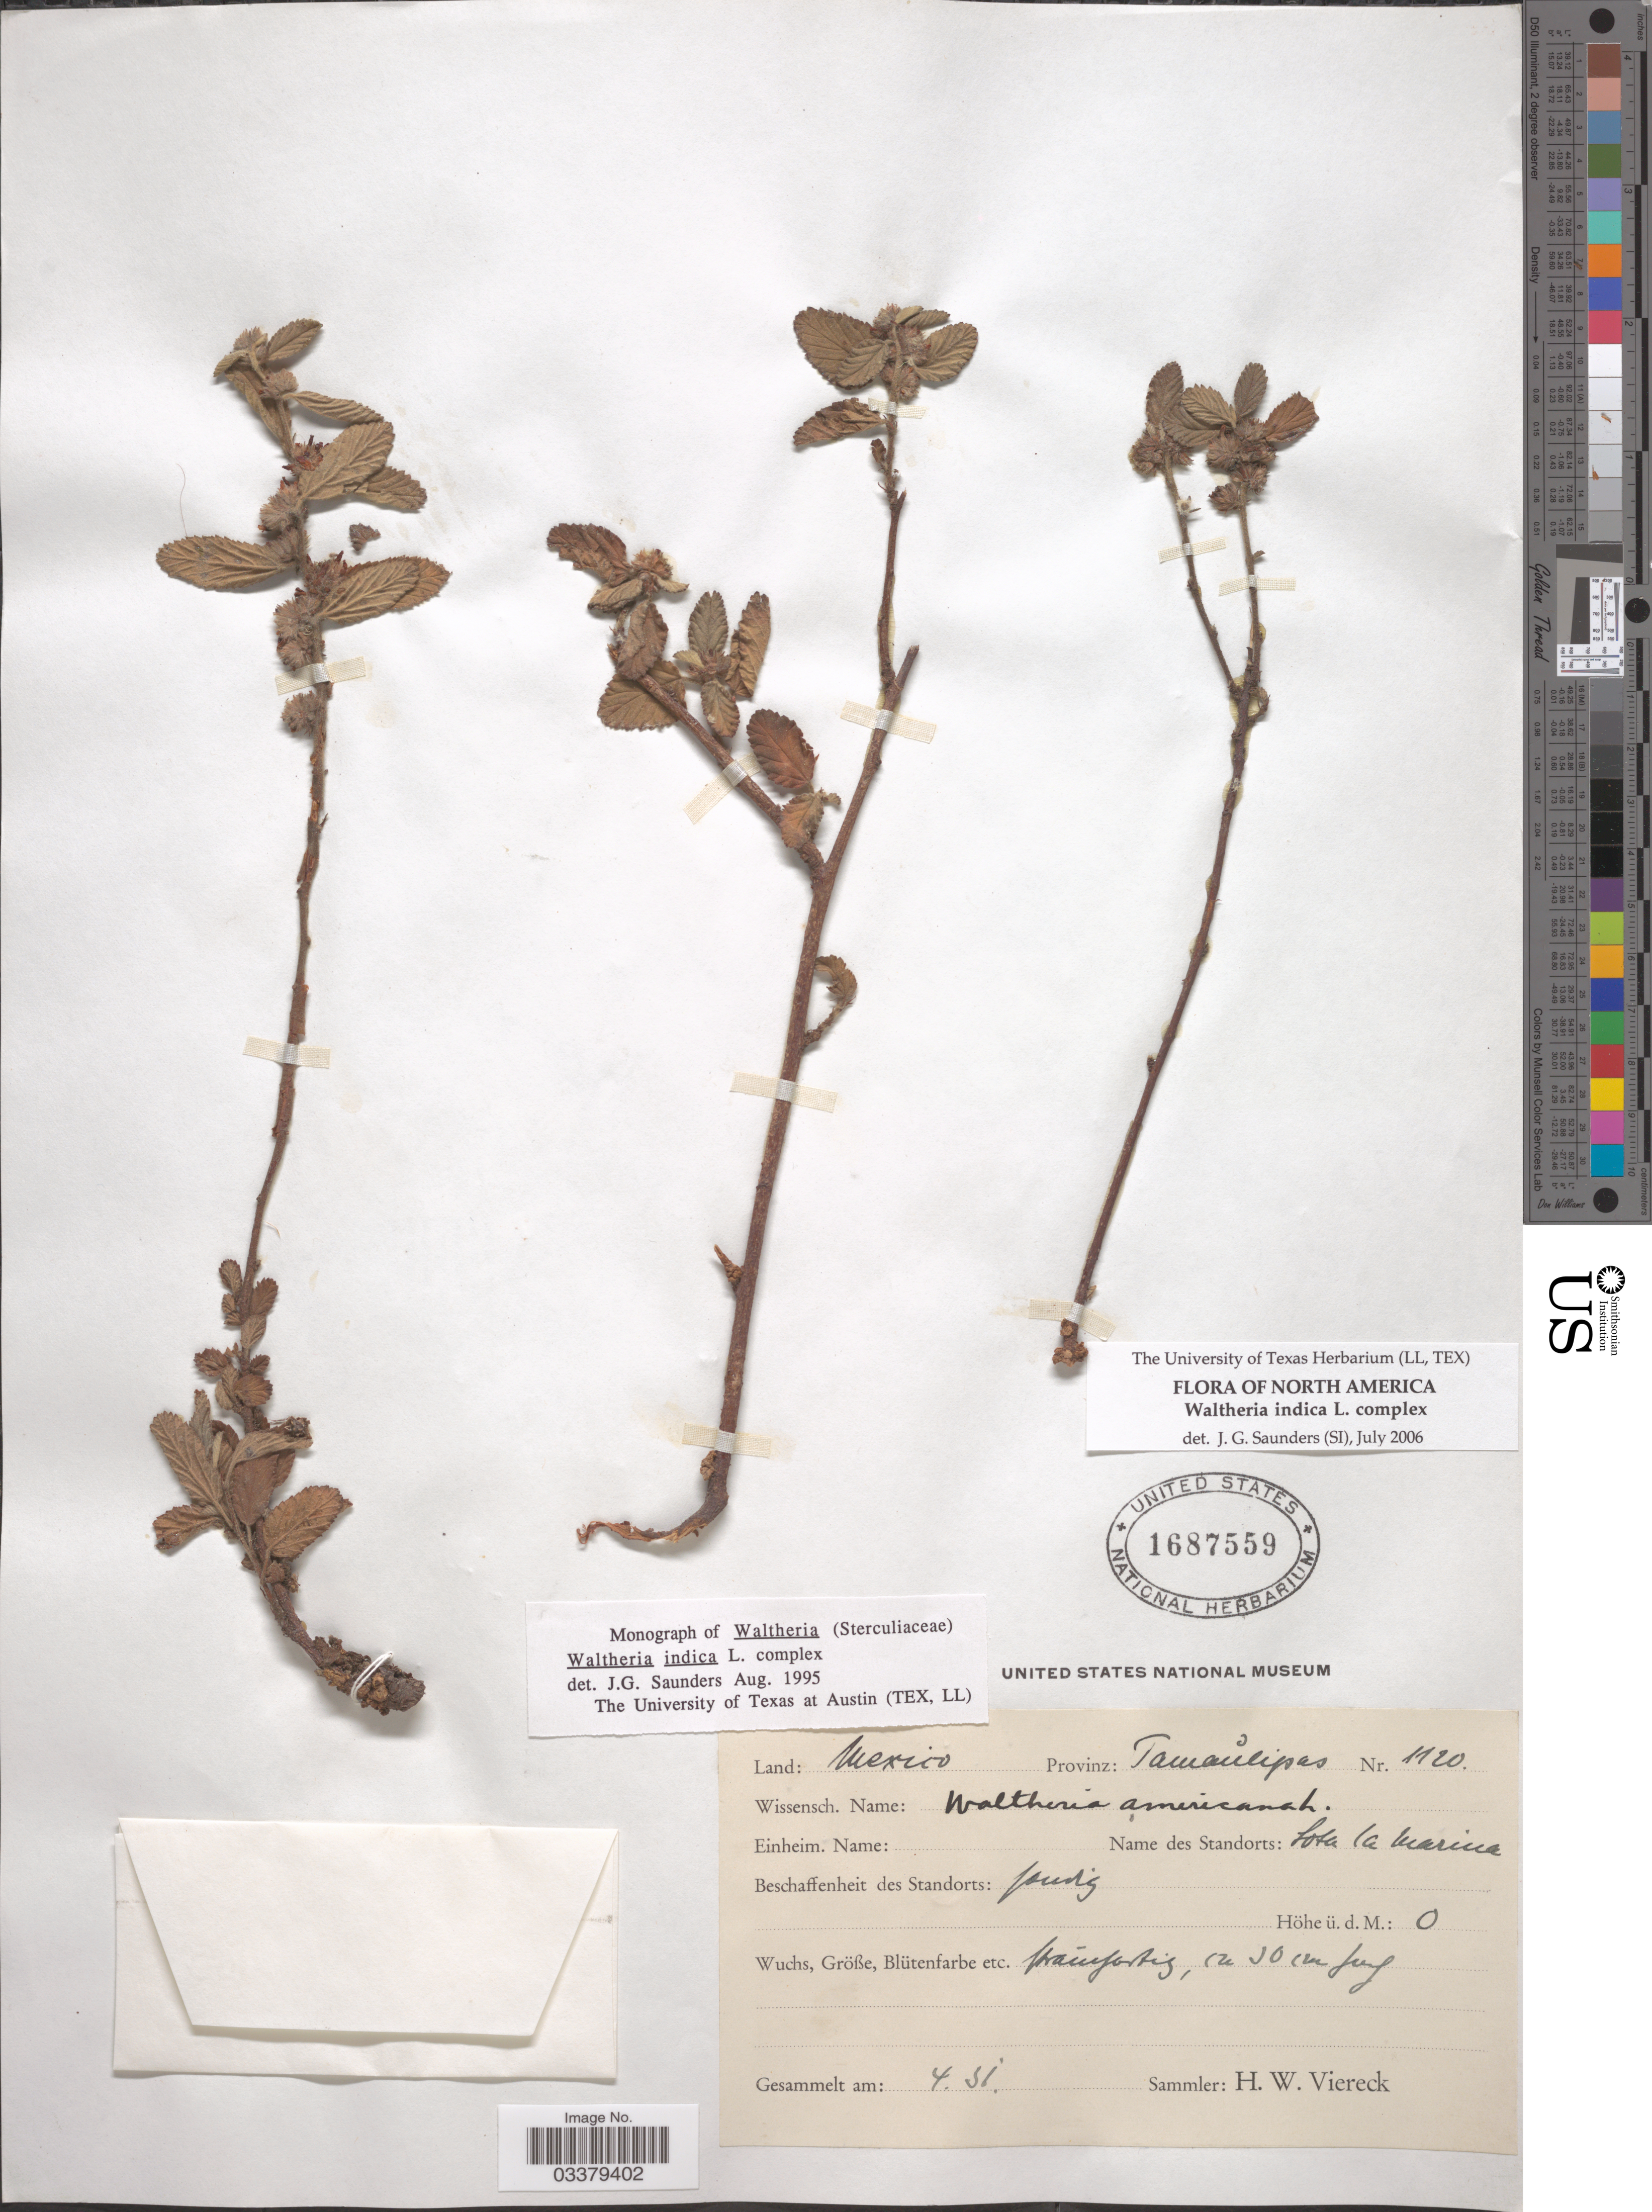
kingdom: Plantae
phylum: Tracheophyta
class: Magnoliopsida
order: Malvales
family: Malvaceae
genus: Waltheria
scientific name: Waltheria indica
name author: L.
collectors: H. W. Viereck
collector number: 1120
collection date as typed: Transcribed d/m/y: /4/51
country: Mexico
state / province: Tamaulipas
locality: Sota la Marina.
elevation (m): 0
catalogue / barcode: US 1687559